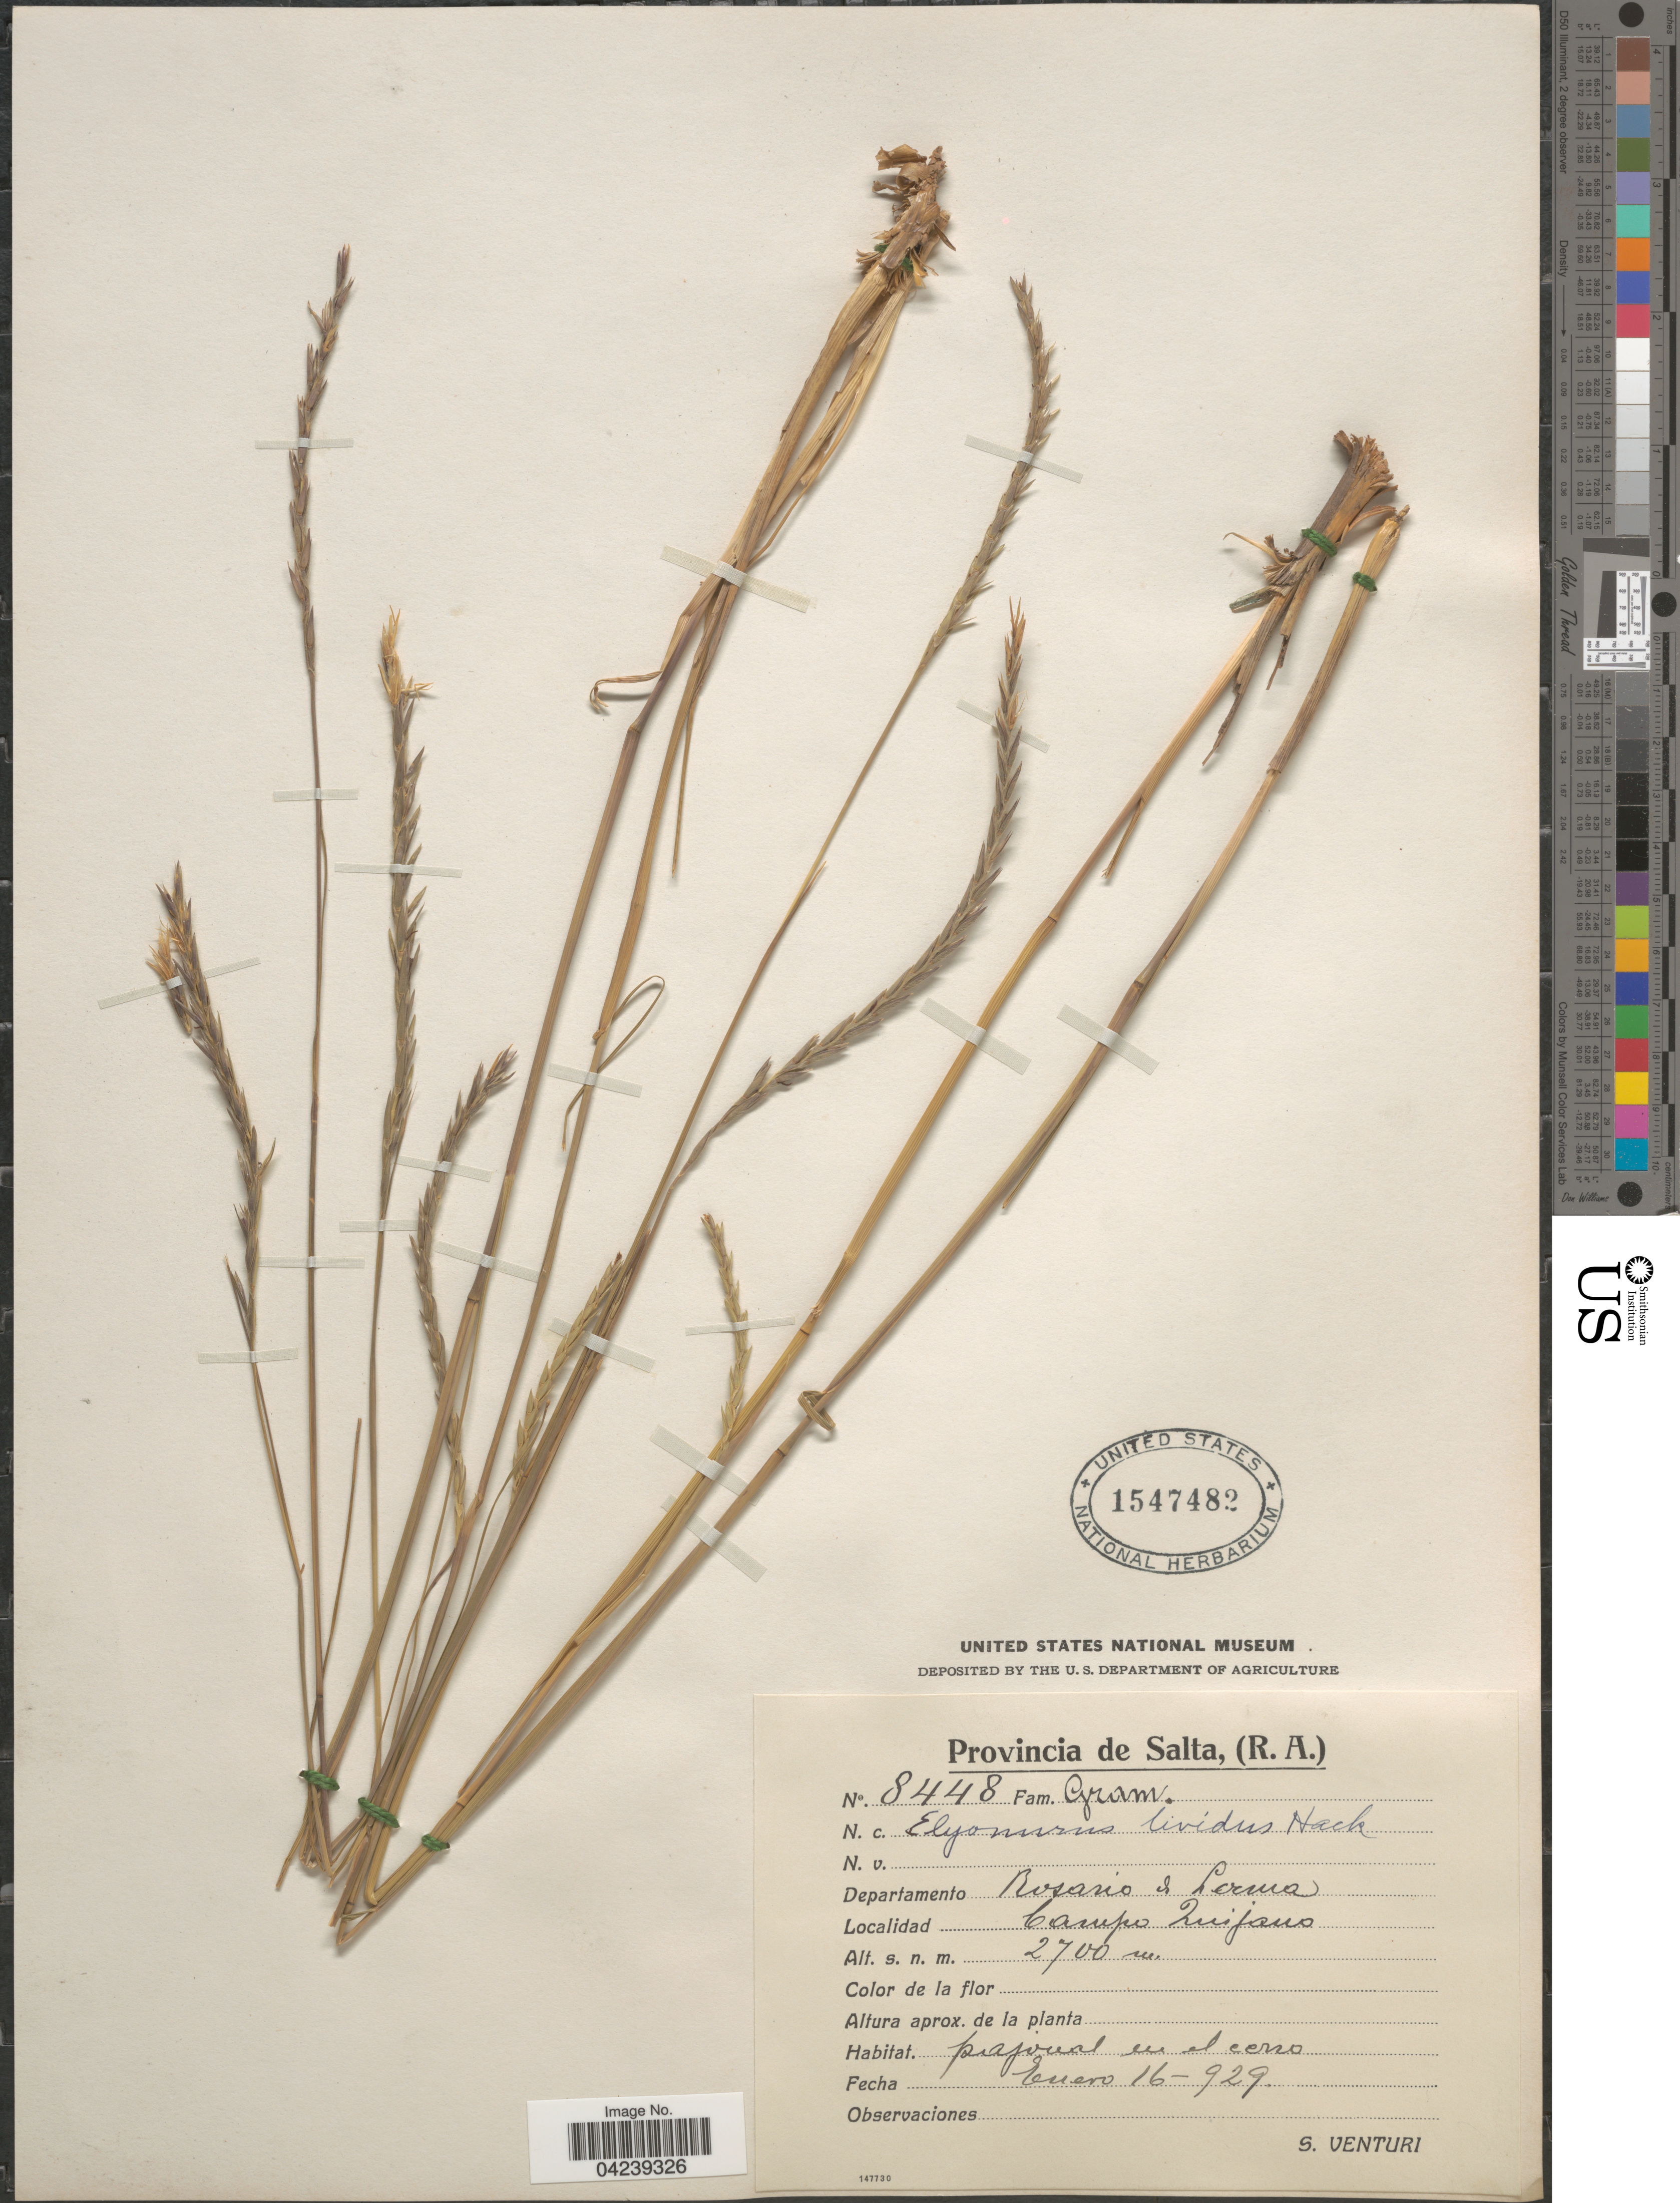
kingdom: Plantae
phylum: Tracheophyta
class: Liliopsida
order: Poales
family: Poaceae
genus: Elionurus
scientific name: Elionurus tripsacoides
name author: Humb. & Bonpl. ex Willd.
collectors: S. Venturi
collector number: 8448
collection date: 1929-01-16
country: Argentina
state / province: Salta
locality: (R.A.) Departamento Rosario do Lerma. Campo Quijano.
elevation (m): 2700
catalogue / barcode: US 1547482